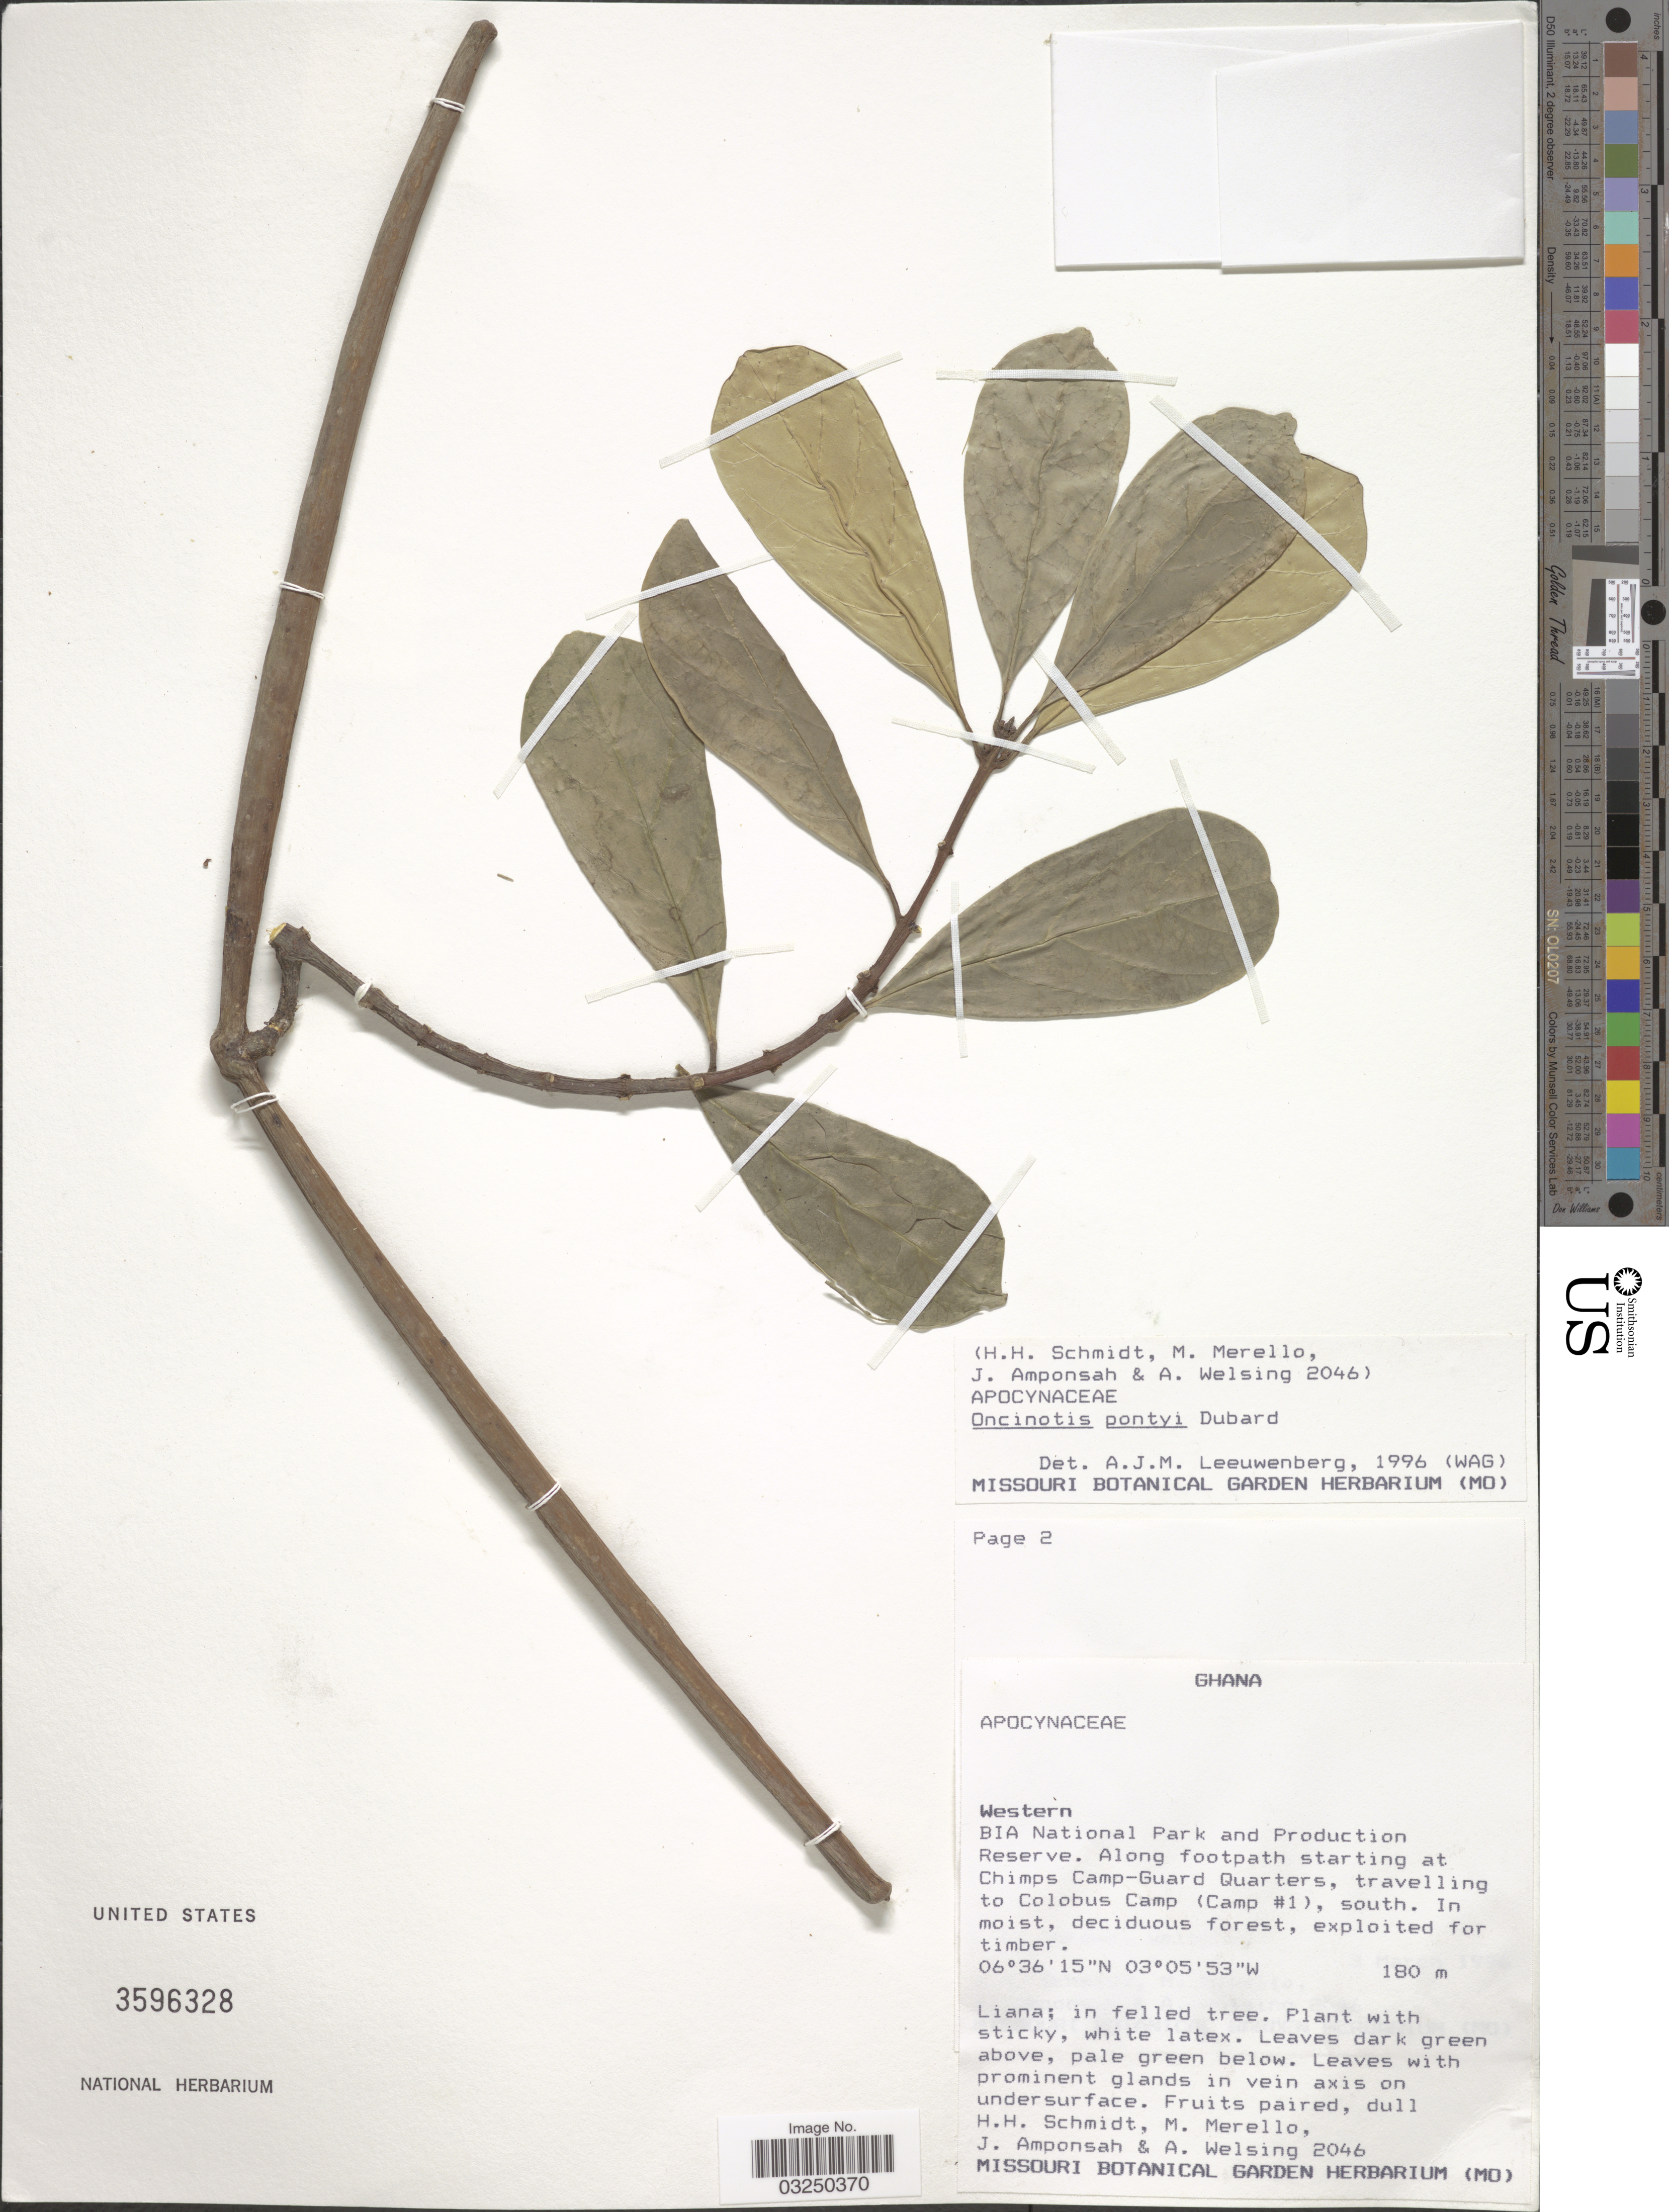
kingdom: Plantae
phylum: Tracheophyta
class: Magnoliopsida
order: Gentianales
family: Apocynaceae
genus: Oncinotis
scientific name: Oncinotis pontyi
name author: Dubard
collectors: H. H. Schmidt, M. Merello, J. Amponsah & A. Welsing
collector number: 2046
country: Ghana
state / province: Western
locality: BIA National Park and Production Reserve. Along footpath starting at Chimps Camp-Guard Quarters, travelling to Colobus Camp (Camp #1), south.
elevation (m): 180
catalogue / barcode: US 3596328